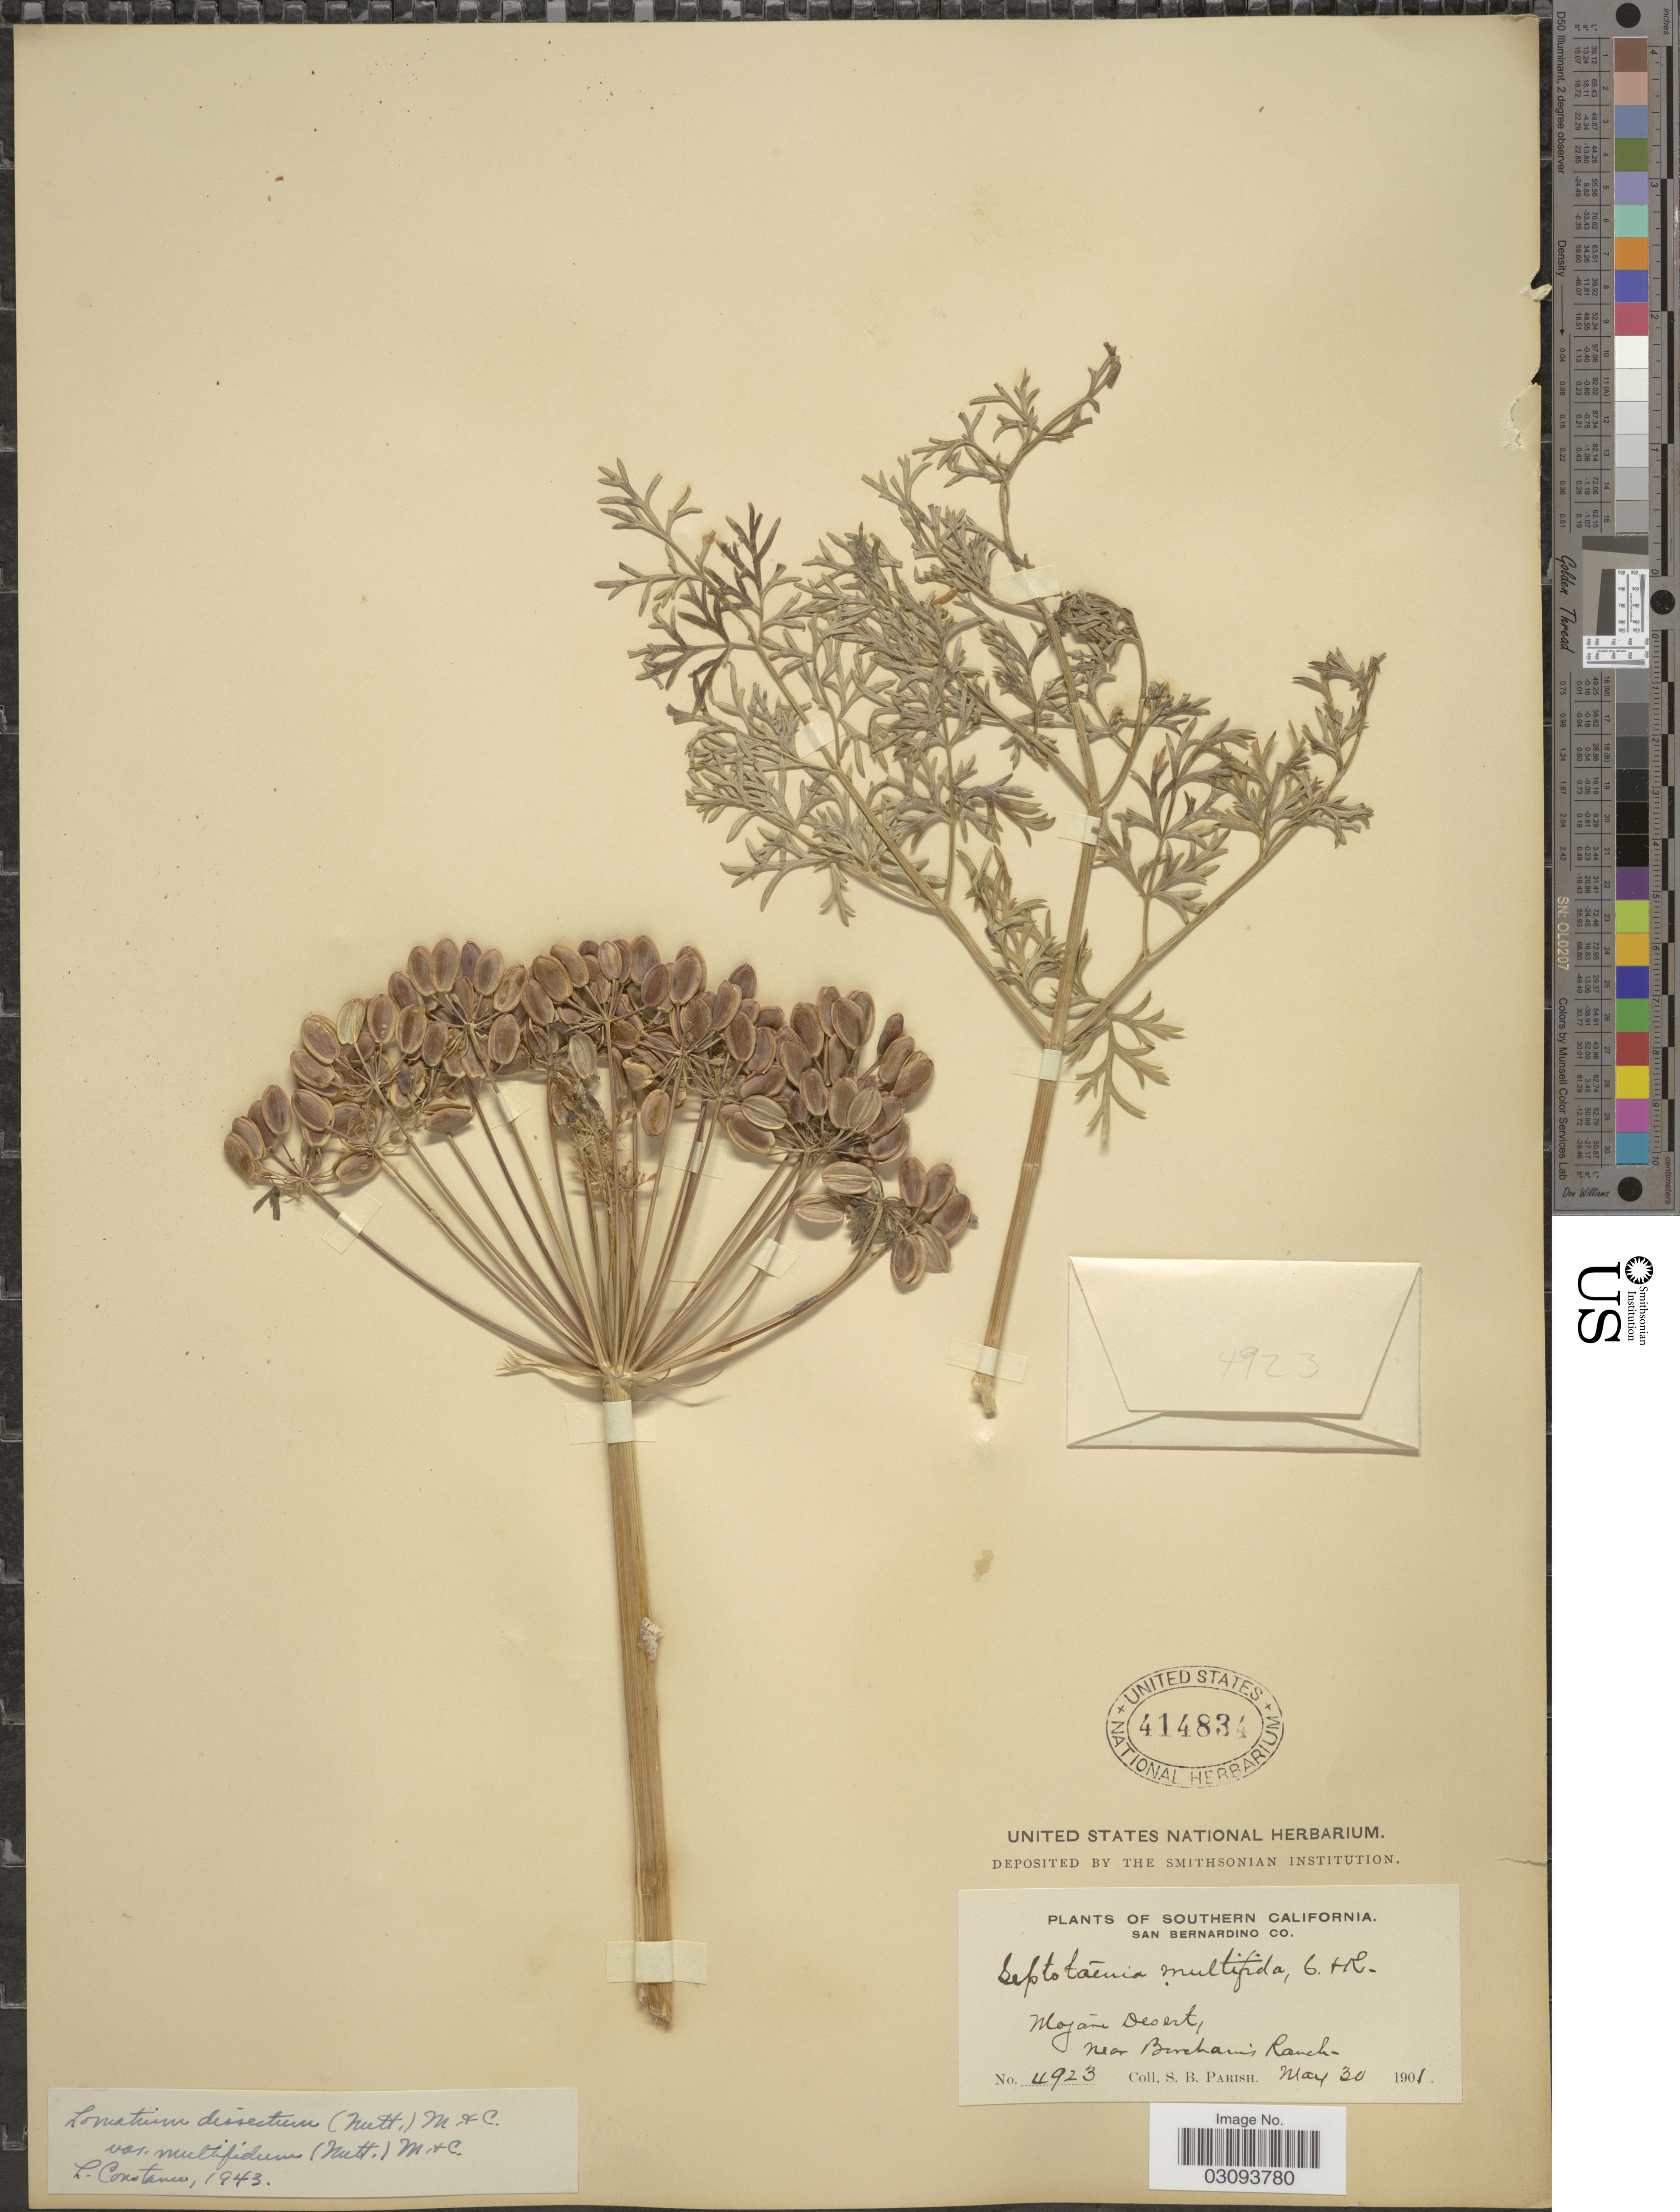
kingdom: Plantae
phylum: Tracheophyta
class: Magnoliopsida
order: Apiales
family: Apiaceae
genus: Lomatium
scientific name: Lomatium dissectum var. multifidum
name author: (Nutt.) Mathias & Constance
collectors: S. B. Parish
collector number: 4923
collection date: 1901-05-30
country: United States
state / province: California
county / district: San Bernardino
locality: Southern California. San Bernardino Co. Mojave Desert, near Burchains Ranch.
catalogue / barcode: US 414834